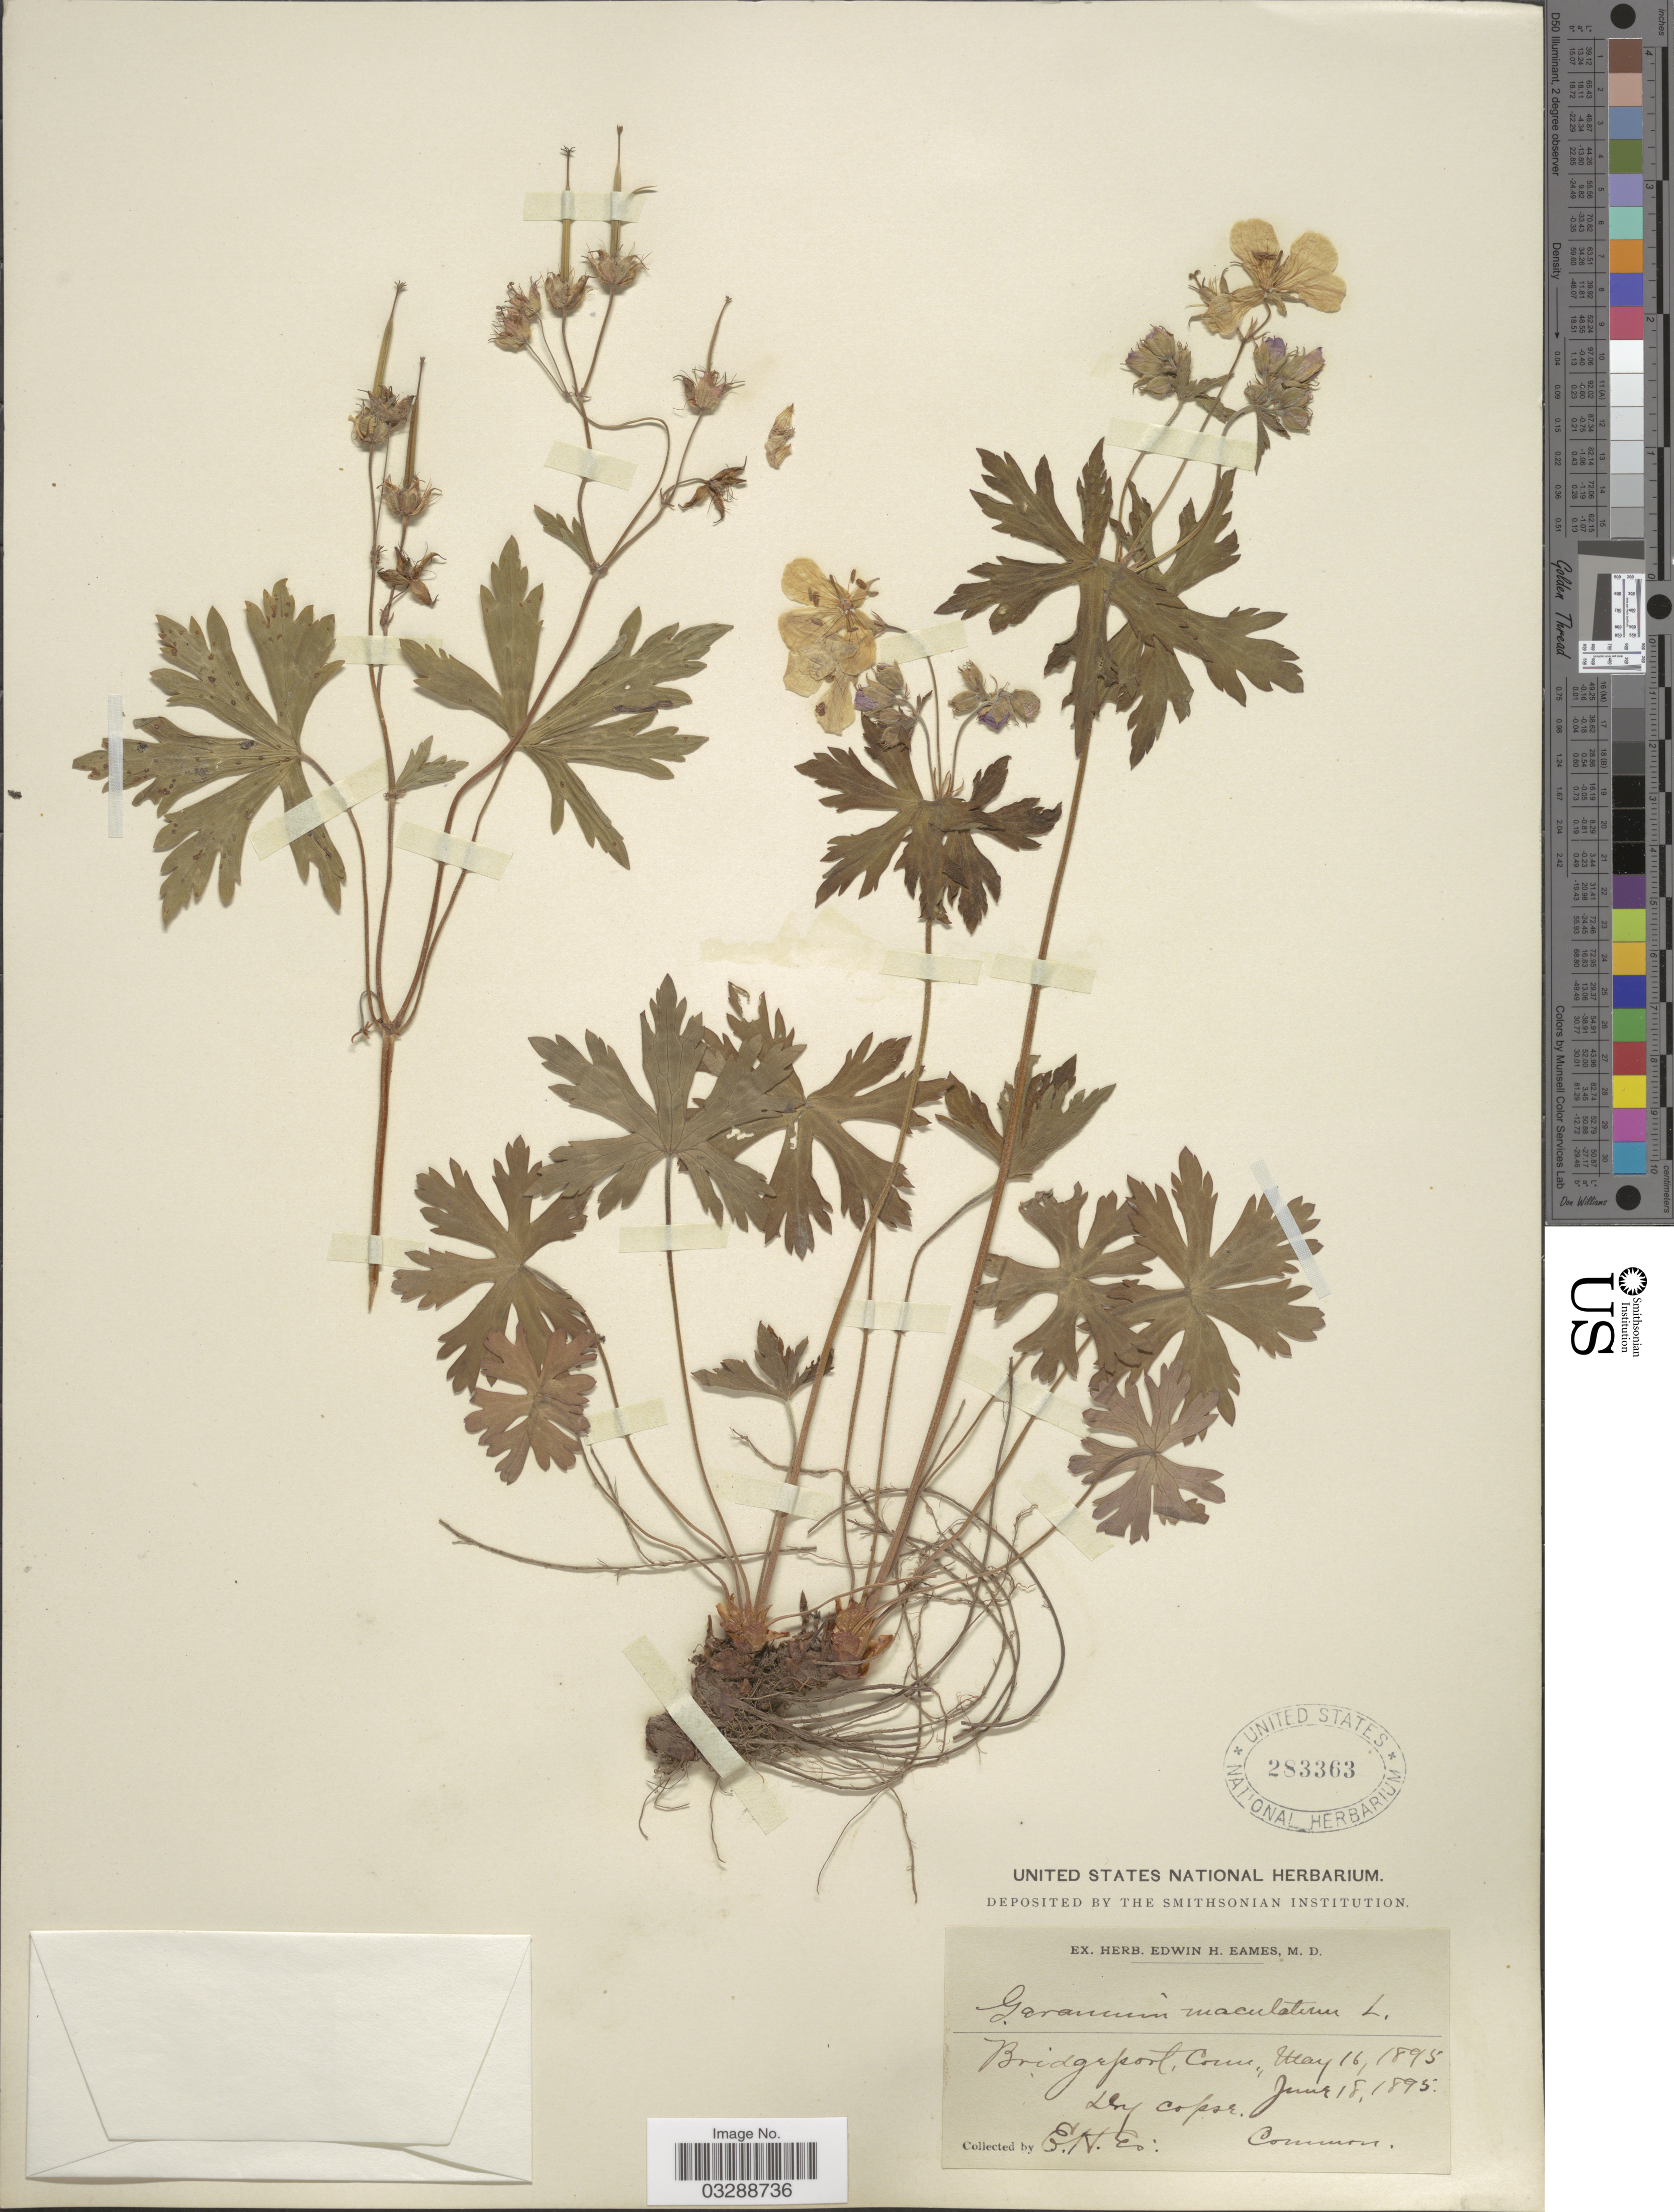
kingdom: Plantae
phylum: Tracheophyta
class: Magnoliopsida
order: Geraniales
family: Geraniaceae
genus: Geranium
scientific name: Geranium maculatum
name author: L.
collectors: E. H. Eames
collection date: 1895-05-16/1895-06-18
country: United States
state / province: Connecticut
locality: Bridgepool.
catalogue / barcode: US 283363